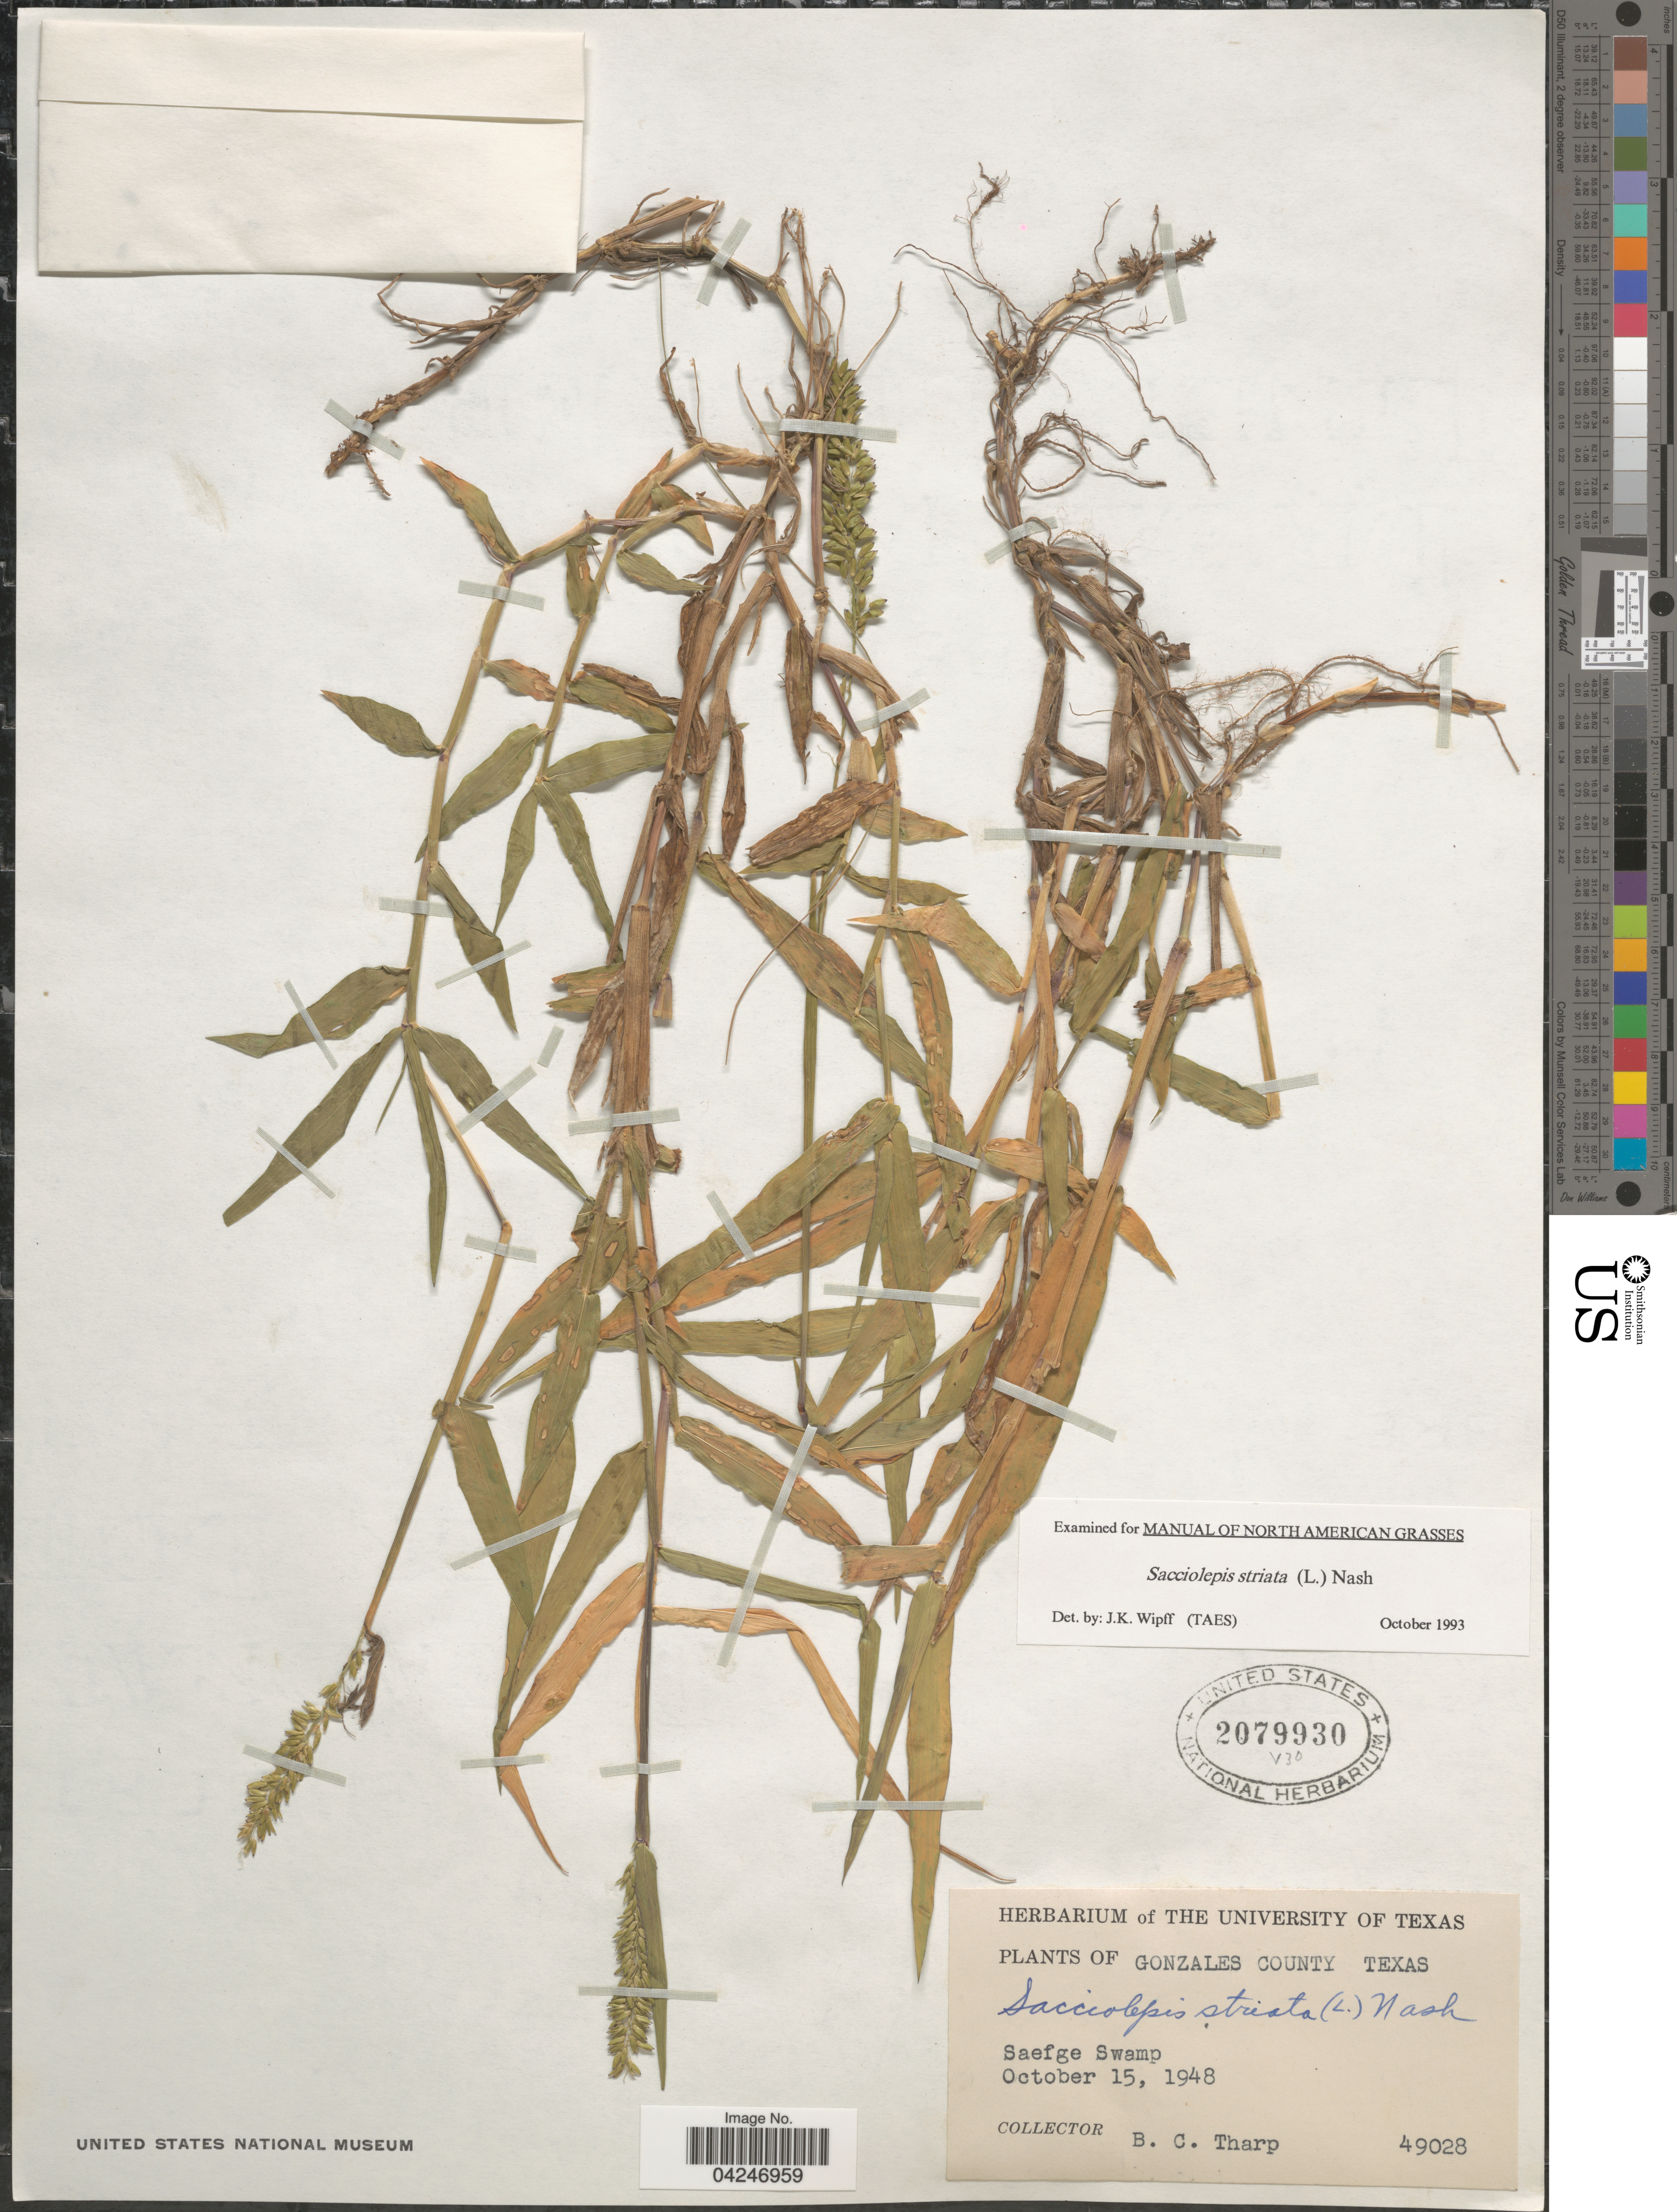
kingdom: Plantae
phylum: Tracheophyta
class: Liliopsida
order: Poales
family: Poaceae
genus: Sacciolepis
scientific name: Sacciolepis striata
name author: (L.) Nash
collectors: B. C. Tharp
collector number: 49028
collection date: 1948-10-15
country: United States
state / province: Texas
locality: Gonzales County. Saefge Swamp.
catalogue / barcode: US 2079930